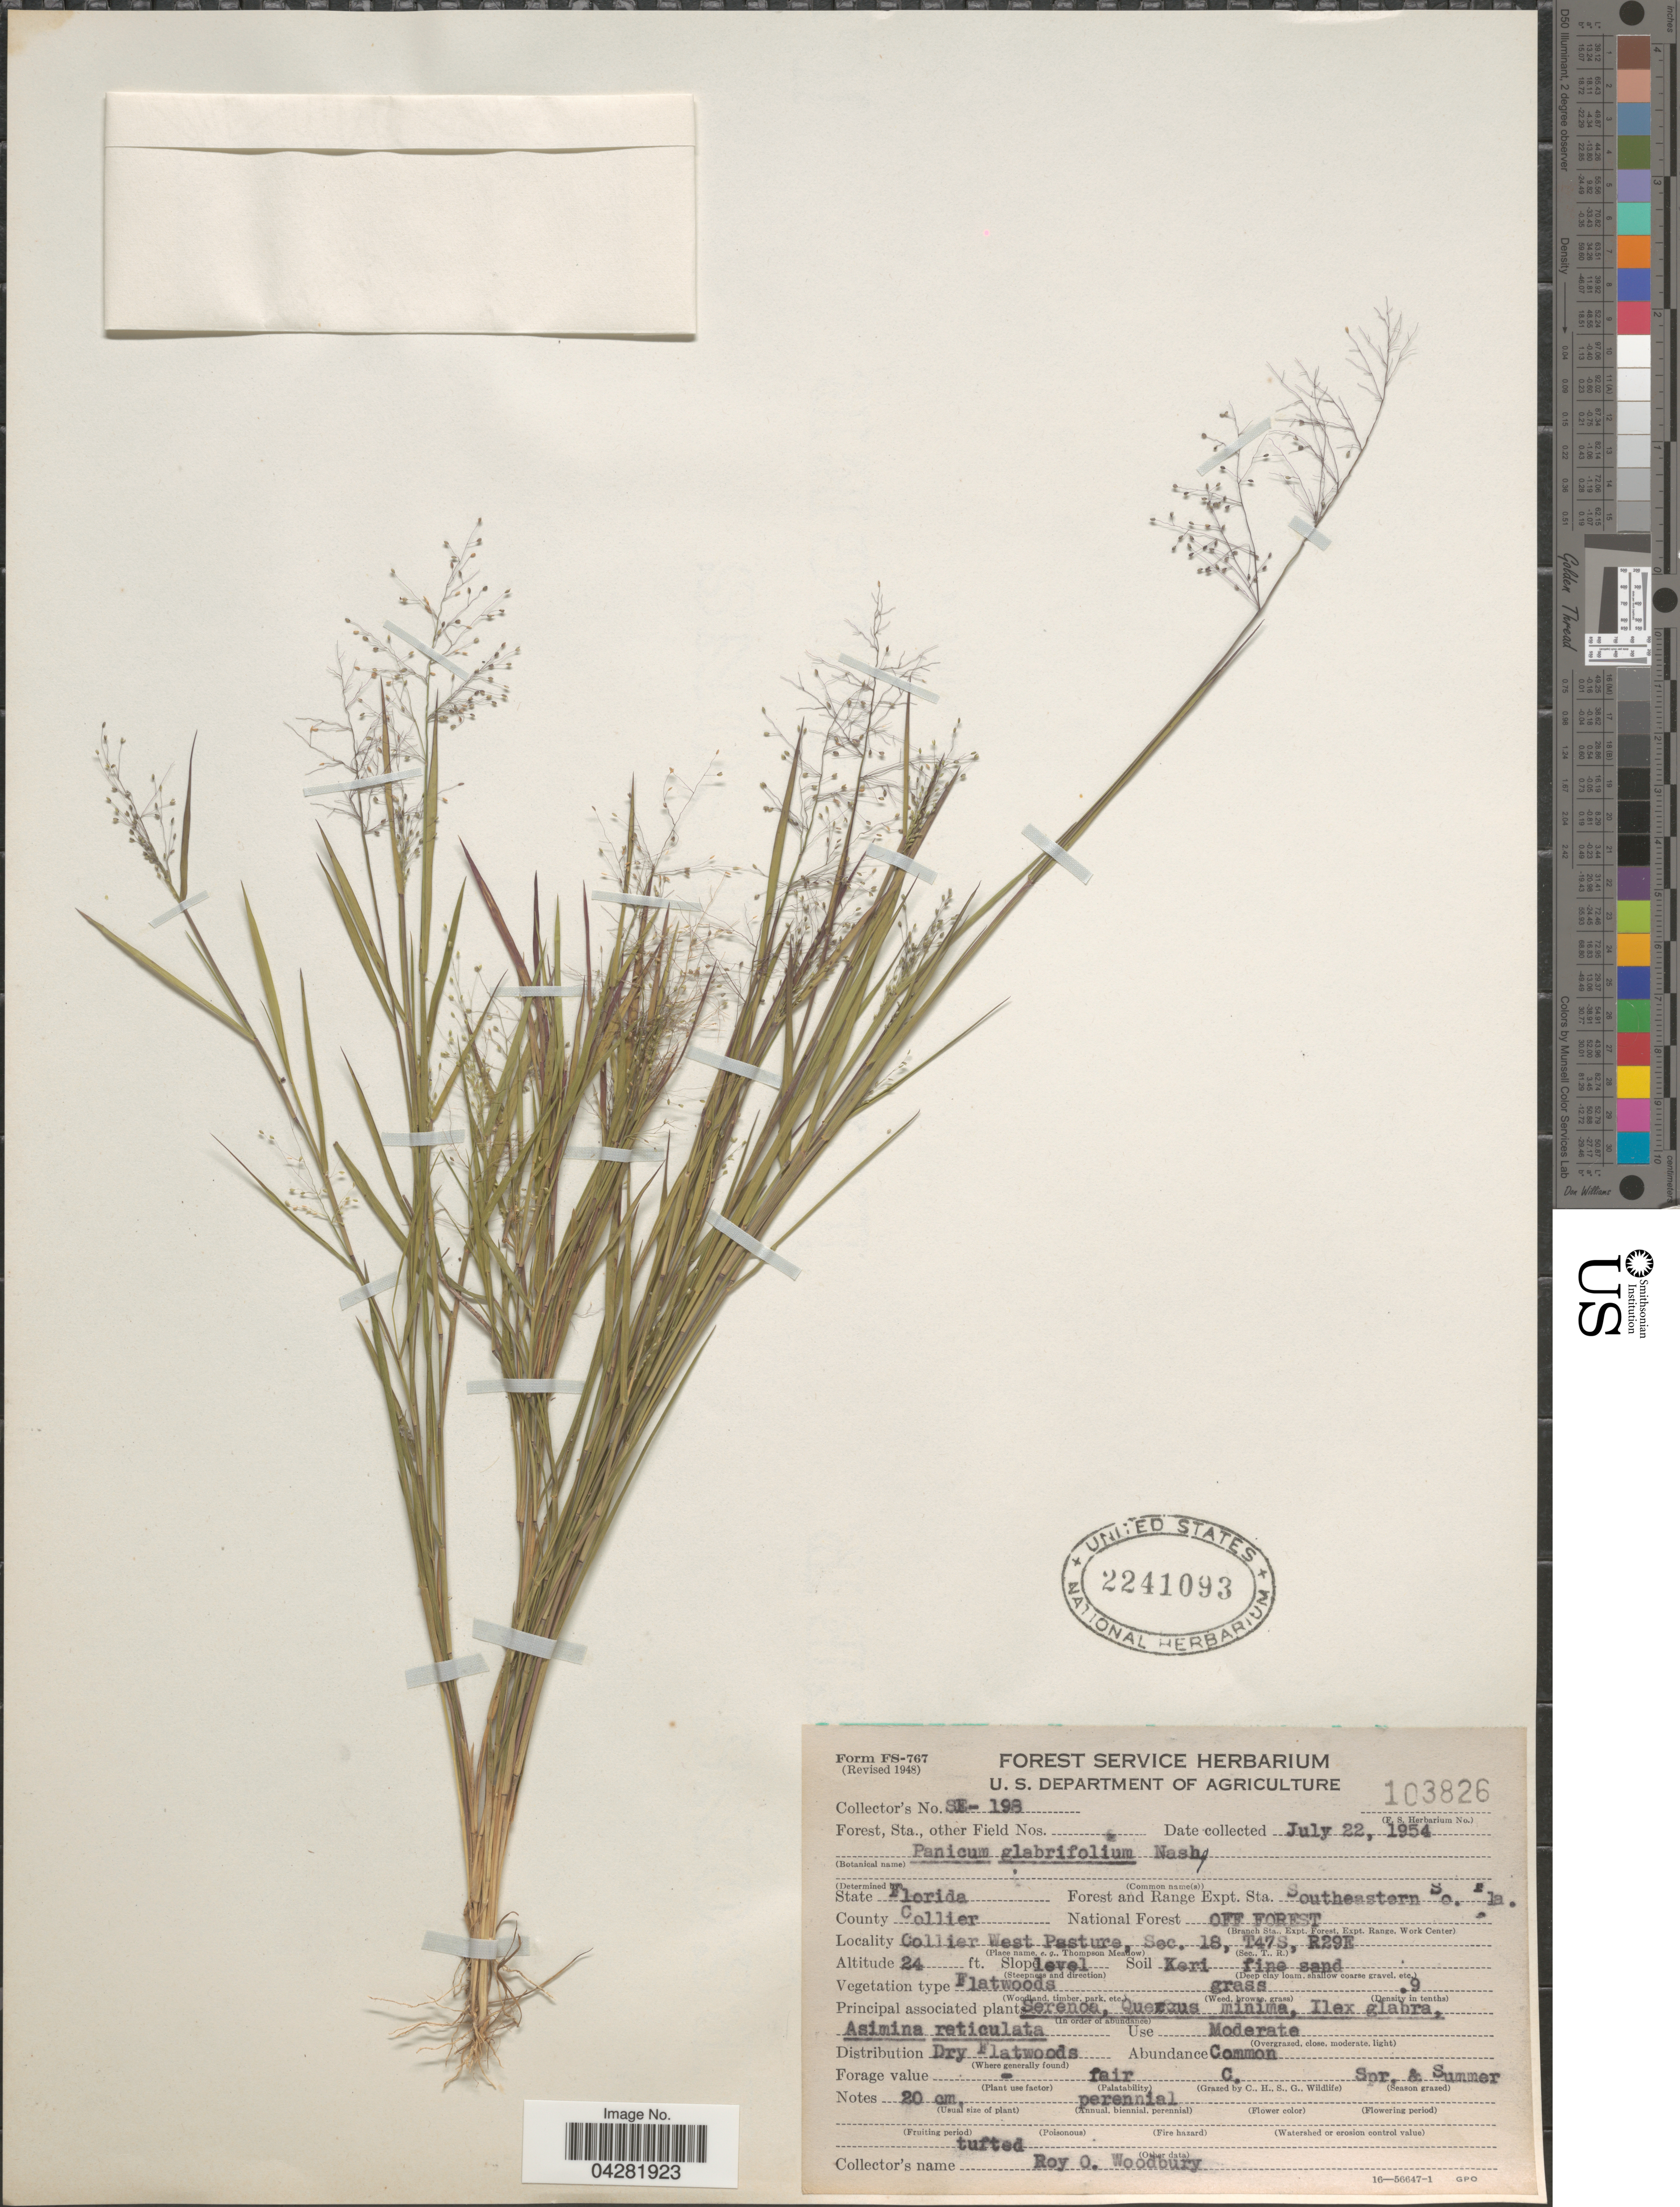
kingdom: Plantae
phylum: Tracheophyta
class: Liliopsida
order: Poales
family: Poaceae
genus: Dichanthelium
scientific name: Dichanthelium ensifolium var. ensifolium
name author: (Baldwin ex Elliot) Gould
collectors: R. Woodbury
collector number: SE-198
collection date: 1954-07-22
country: United States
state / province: Florida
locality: Forest and Range Expt. Sta. Southeastern So. Fla. County Collier. National Forest Off Forest. Collier West Pasture, Sec. 18, T47S, R29E.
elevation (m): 7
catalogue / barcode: US 2241093